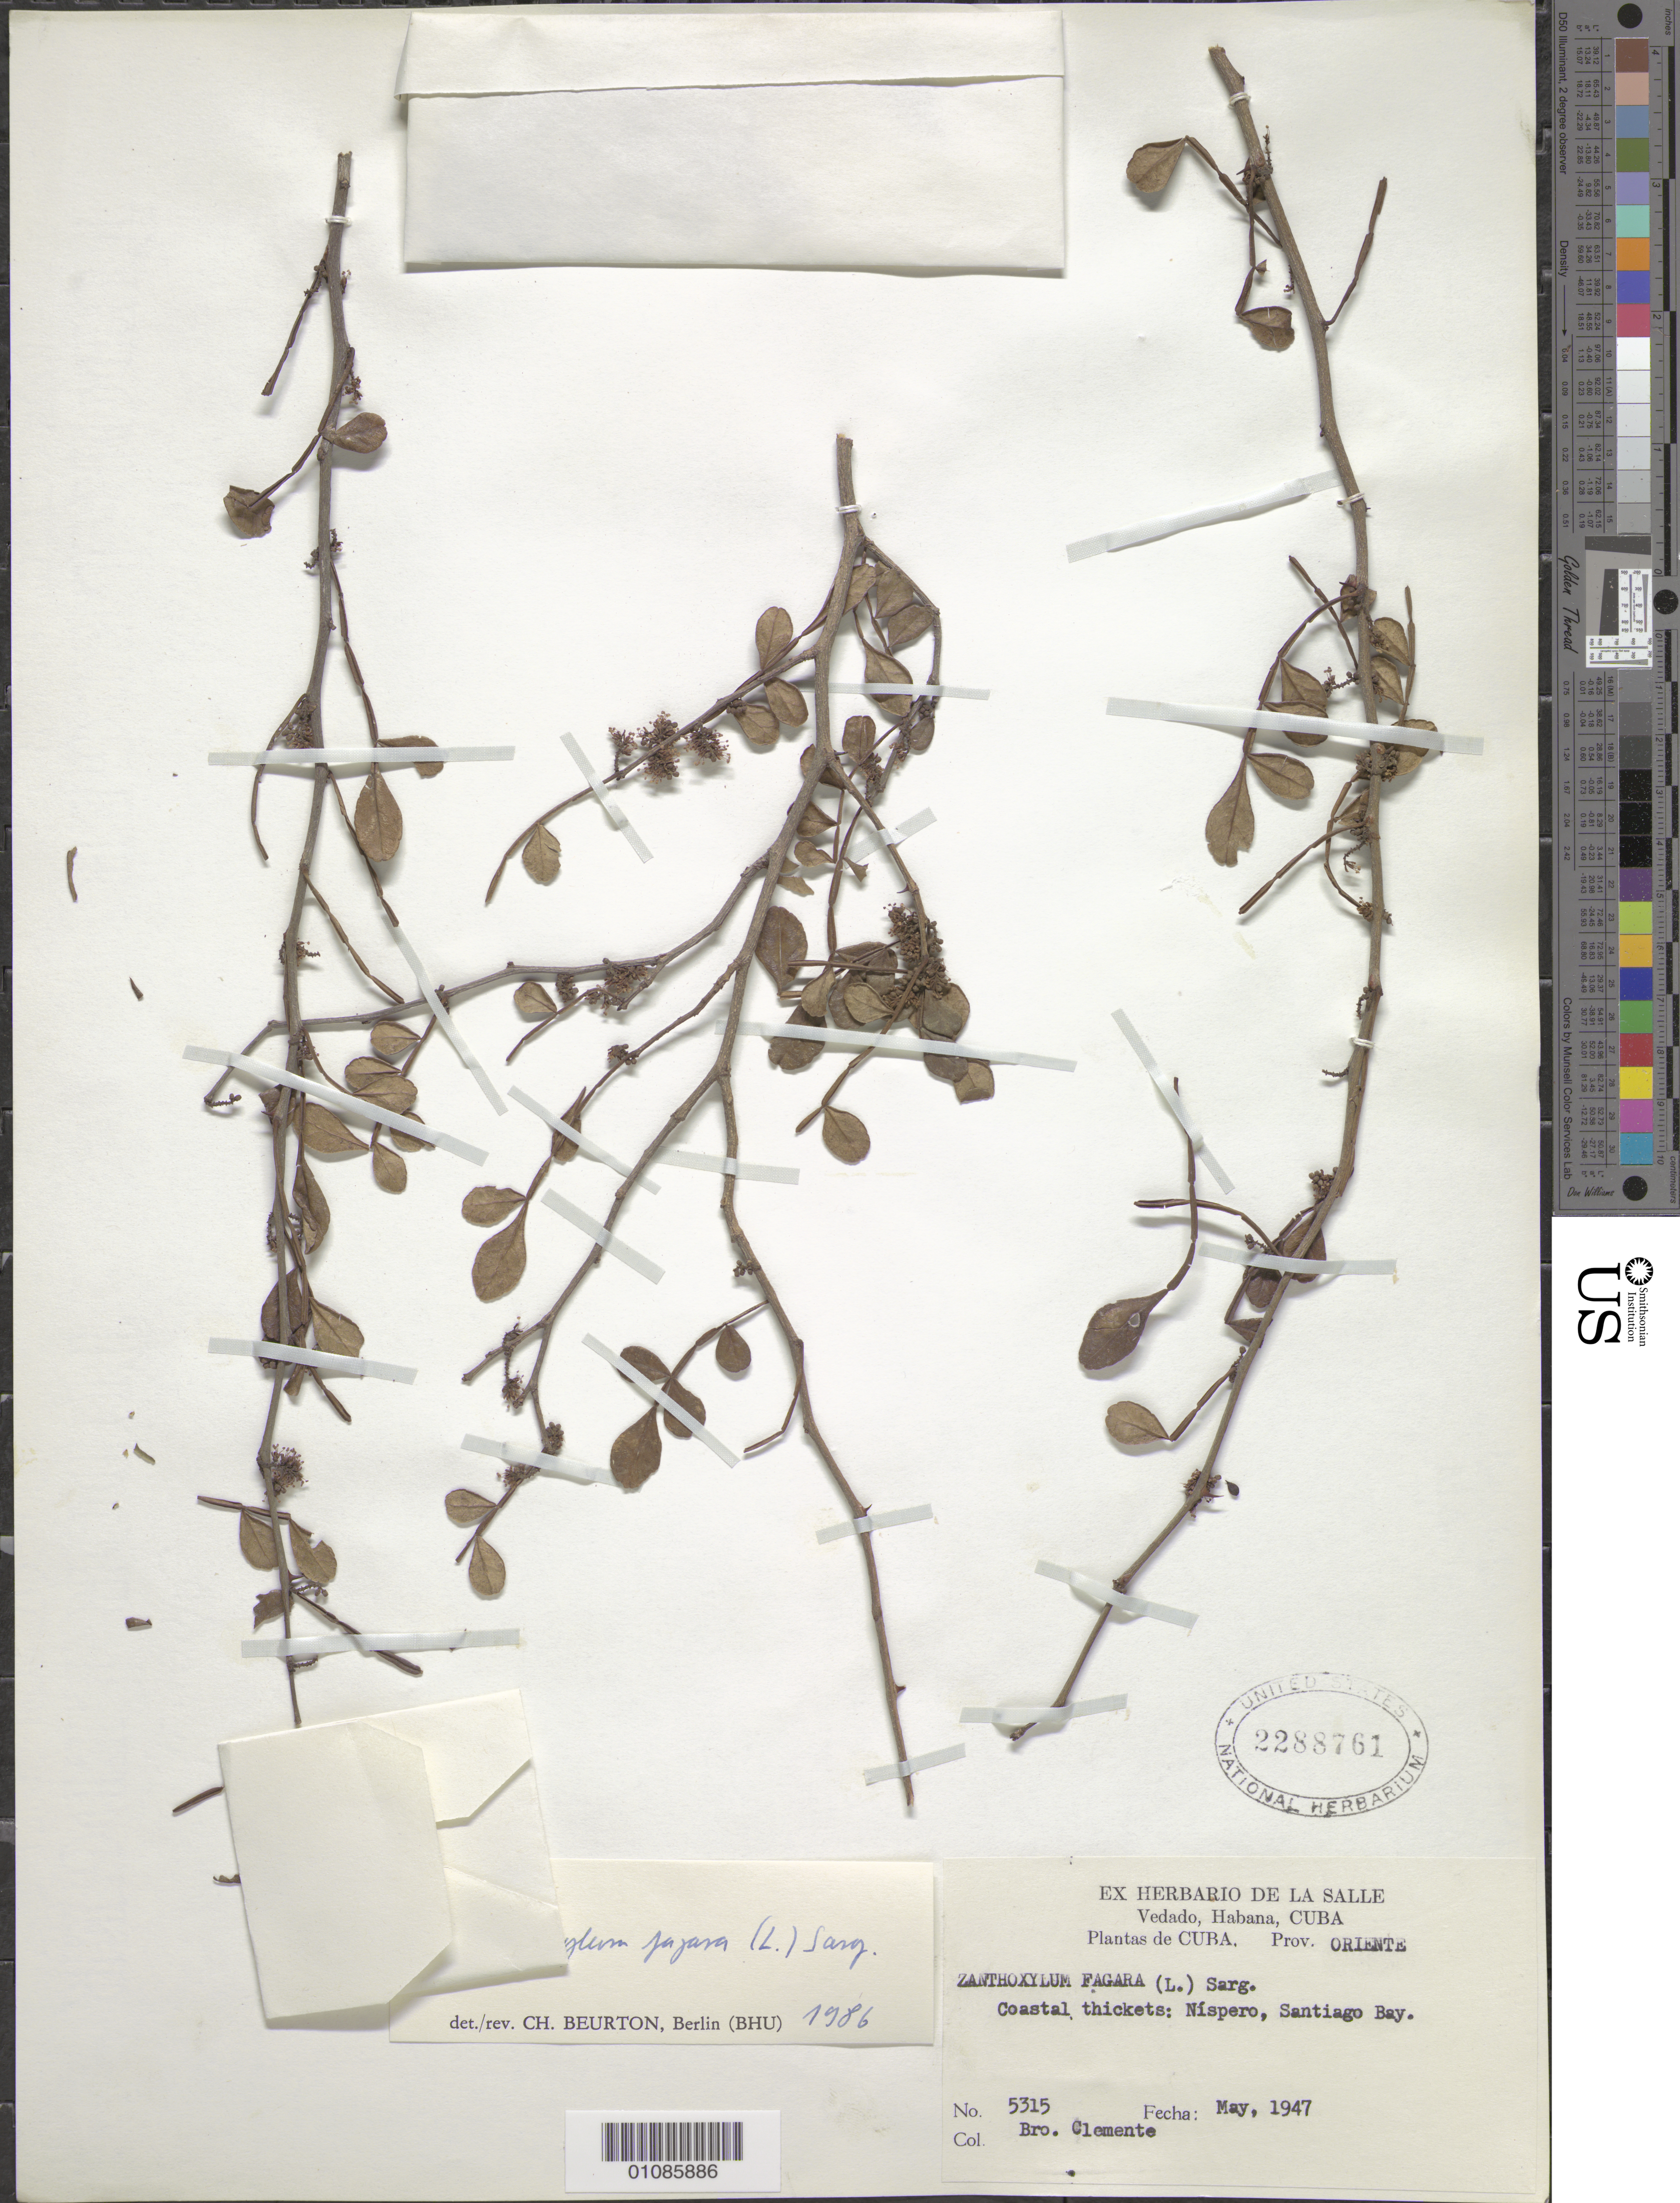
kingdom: Plantae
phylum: Tracheophyta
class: Magnoliopsida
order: Sapindales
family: Rutaceae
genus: Zanthoxylum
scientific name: Zanthoxylum fagara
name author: (L.) Sarg.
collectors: Bro. Clemente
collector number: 5315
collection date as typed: May 1947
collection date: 1947-05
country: Cuba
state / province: Santiago de Cuba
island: Cuba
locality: Coastal thickets: Misepro, Santiago Bay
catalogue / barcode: US 2288761